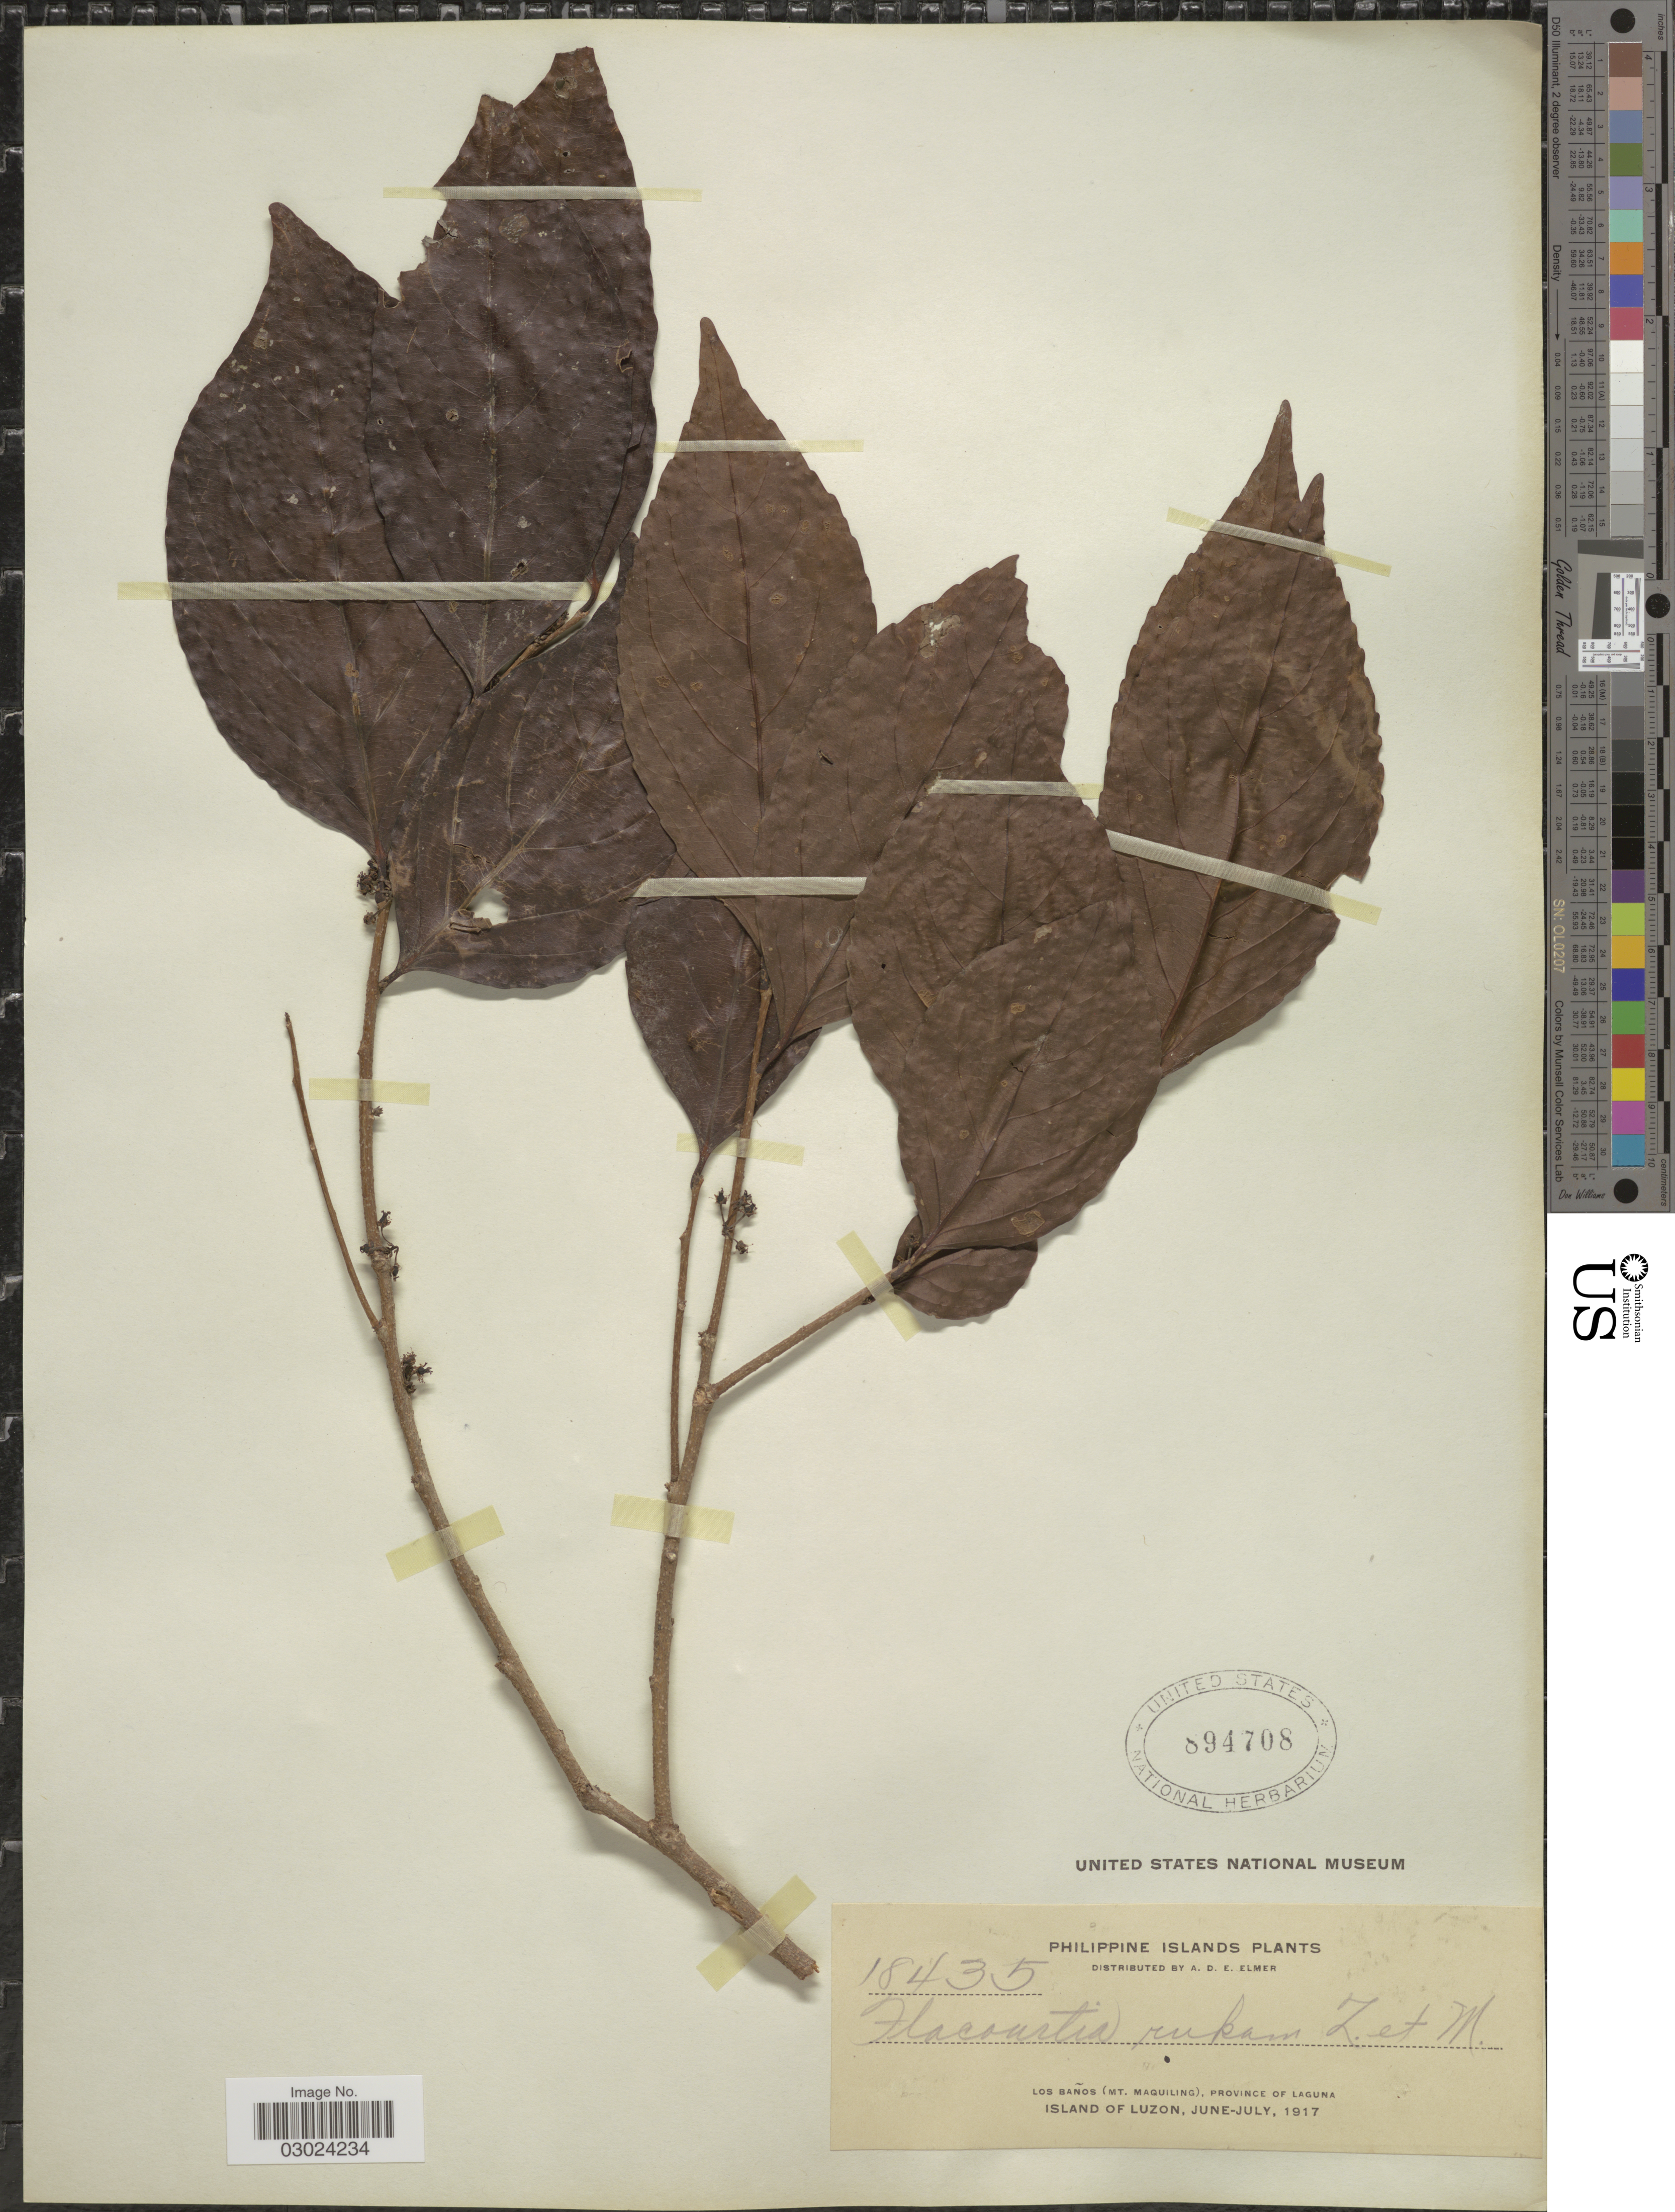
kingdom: Plantae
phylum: Tracheophyta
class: Magnoliopsida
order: Malpighiales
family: Salicaceae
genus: Flacourtia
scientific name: Flacourtia rukam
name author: Zoll. & Moritzi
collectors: A. D. E. Elmer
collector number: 18435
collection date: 1917-06/1917-07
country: Philippines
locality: Philippine Islands. Los Baños (Mt. Maquiling), Province of Laguna. Island of Luzon.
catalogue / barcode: US 894708